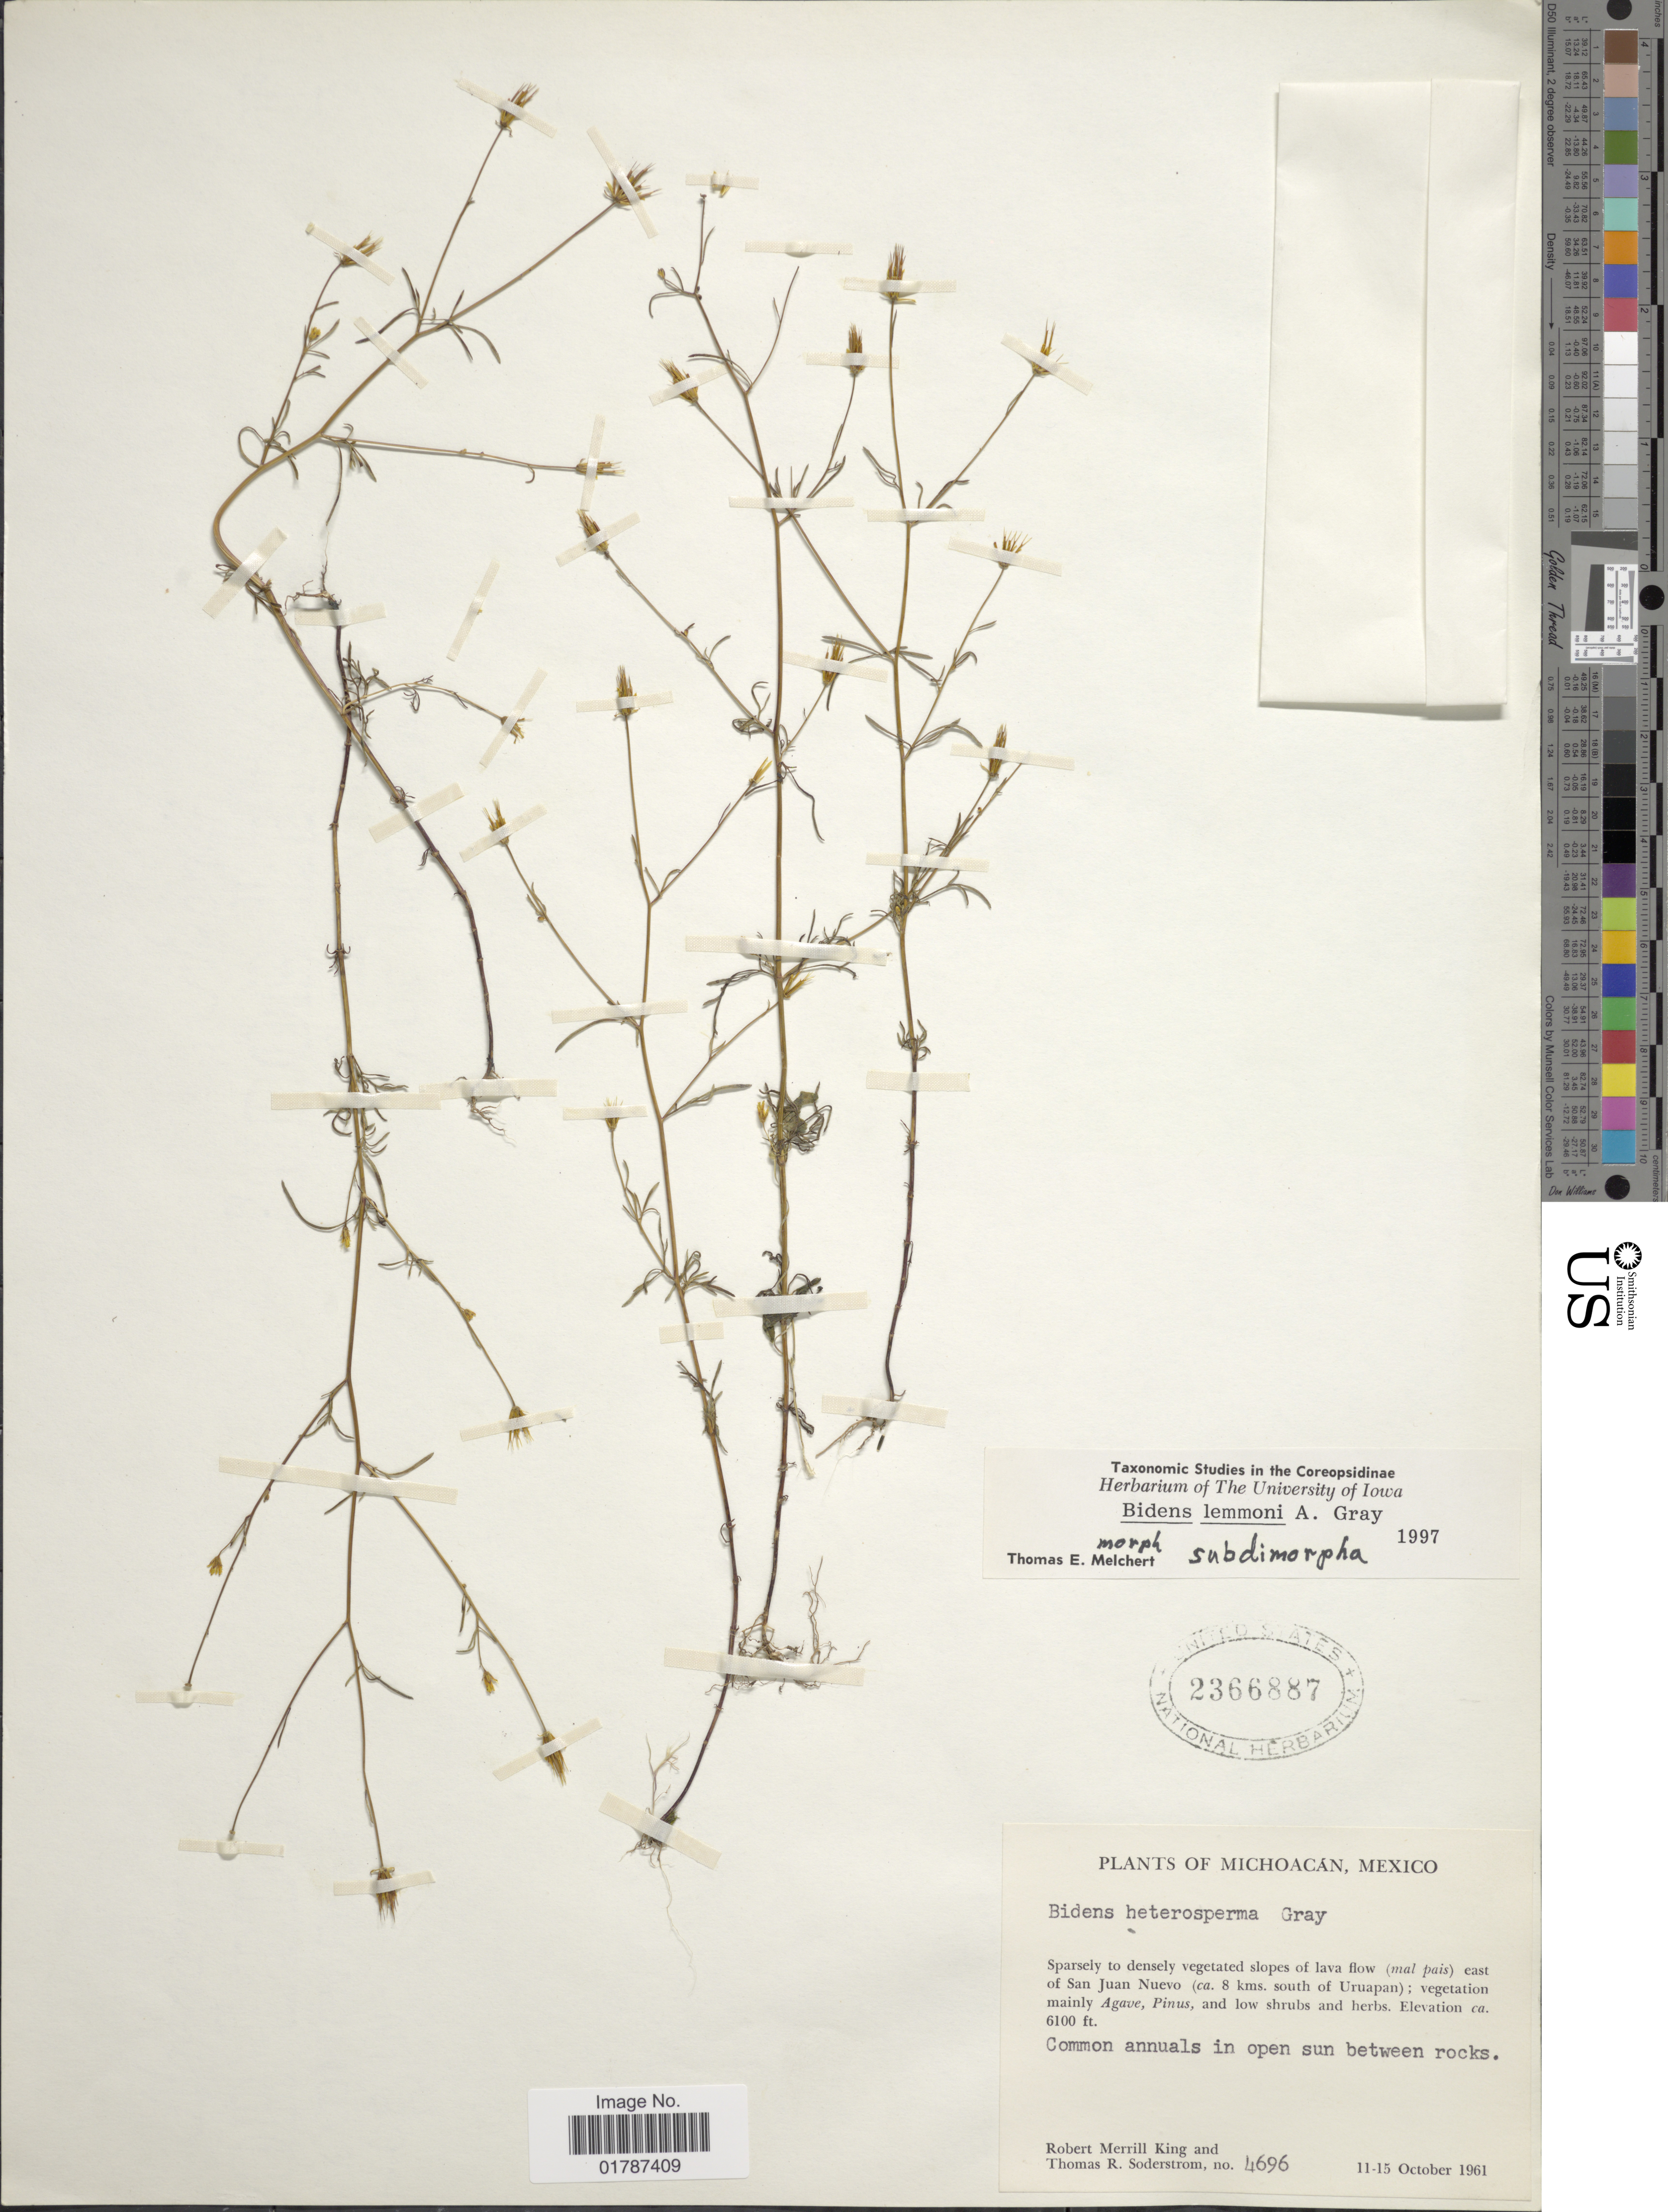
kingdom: Plantae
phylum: Tracheophyta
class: Magnoliopsida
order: Asterales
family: Asteraceae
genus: Bidens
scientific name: Bidens lemmonii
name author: A. Gray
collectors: R. M. King & T. R. Soderstrom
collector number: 4696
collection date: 1961-10-11/1961-10-15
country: Mexico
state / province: Michoacán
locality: Michoacan, Mexico, East of San Juan Nuevo (8 kms. south of Uruapan)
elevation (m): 1859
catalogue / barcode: US 2366887